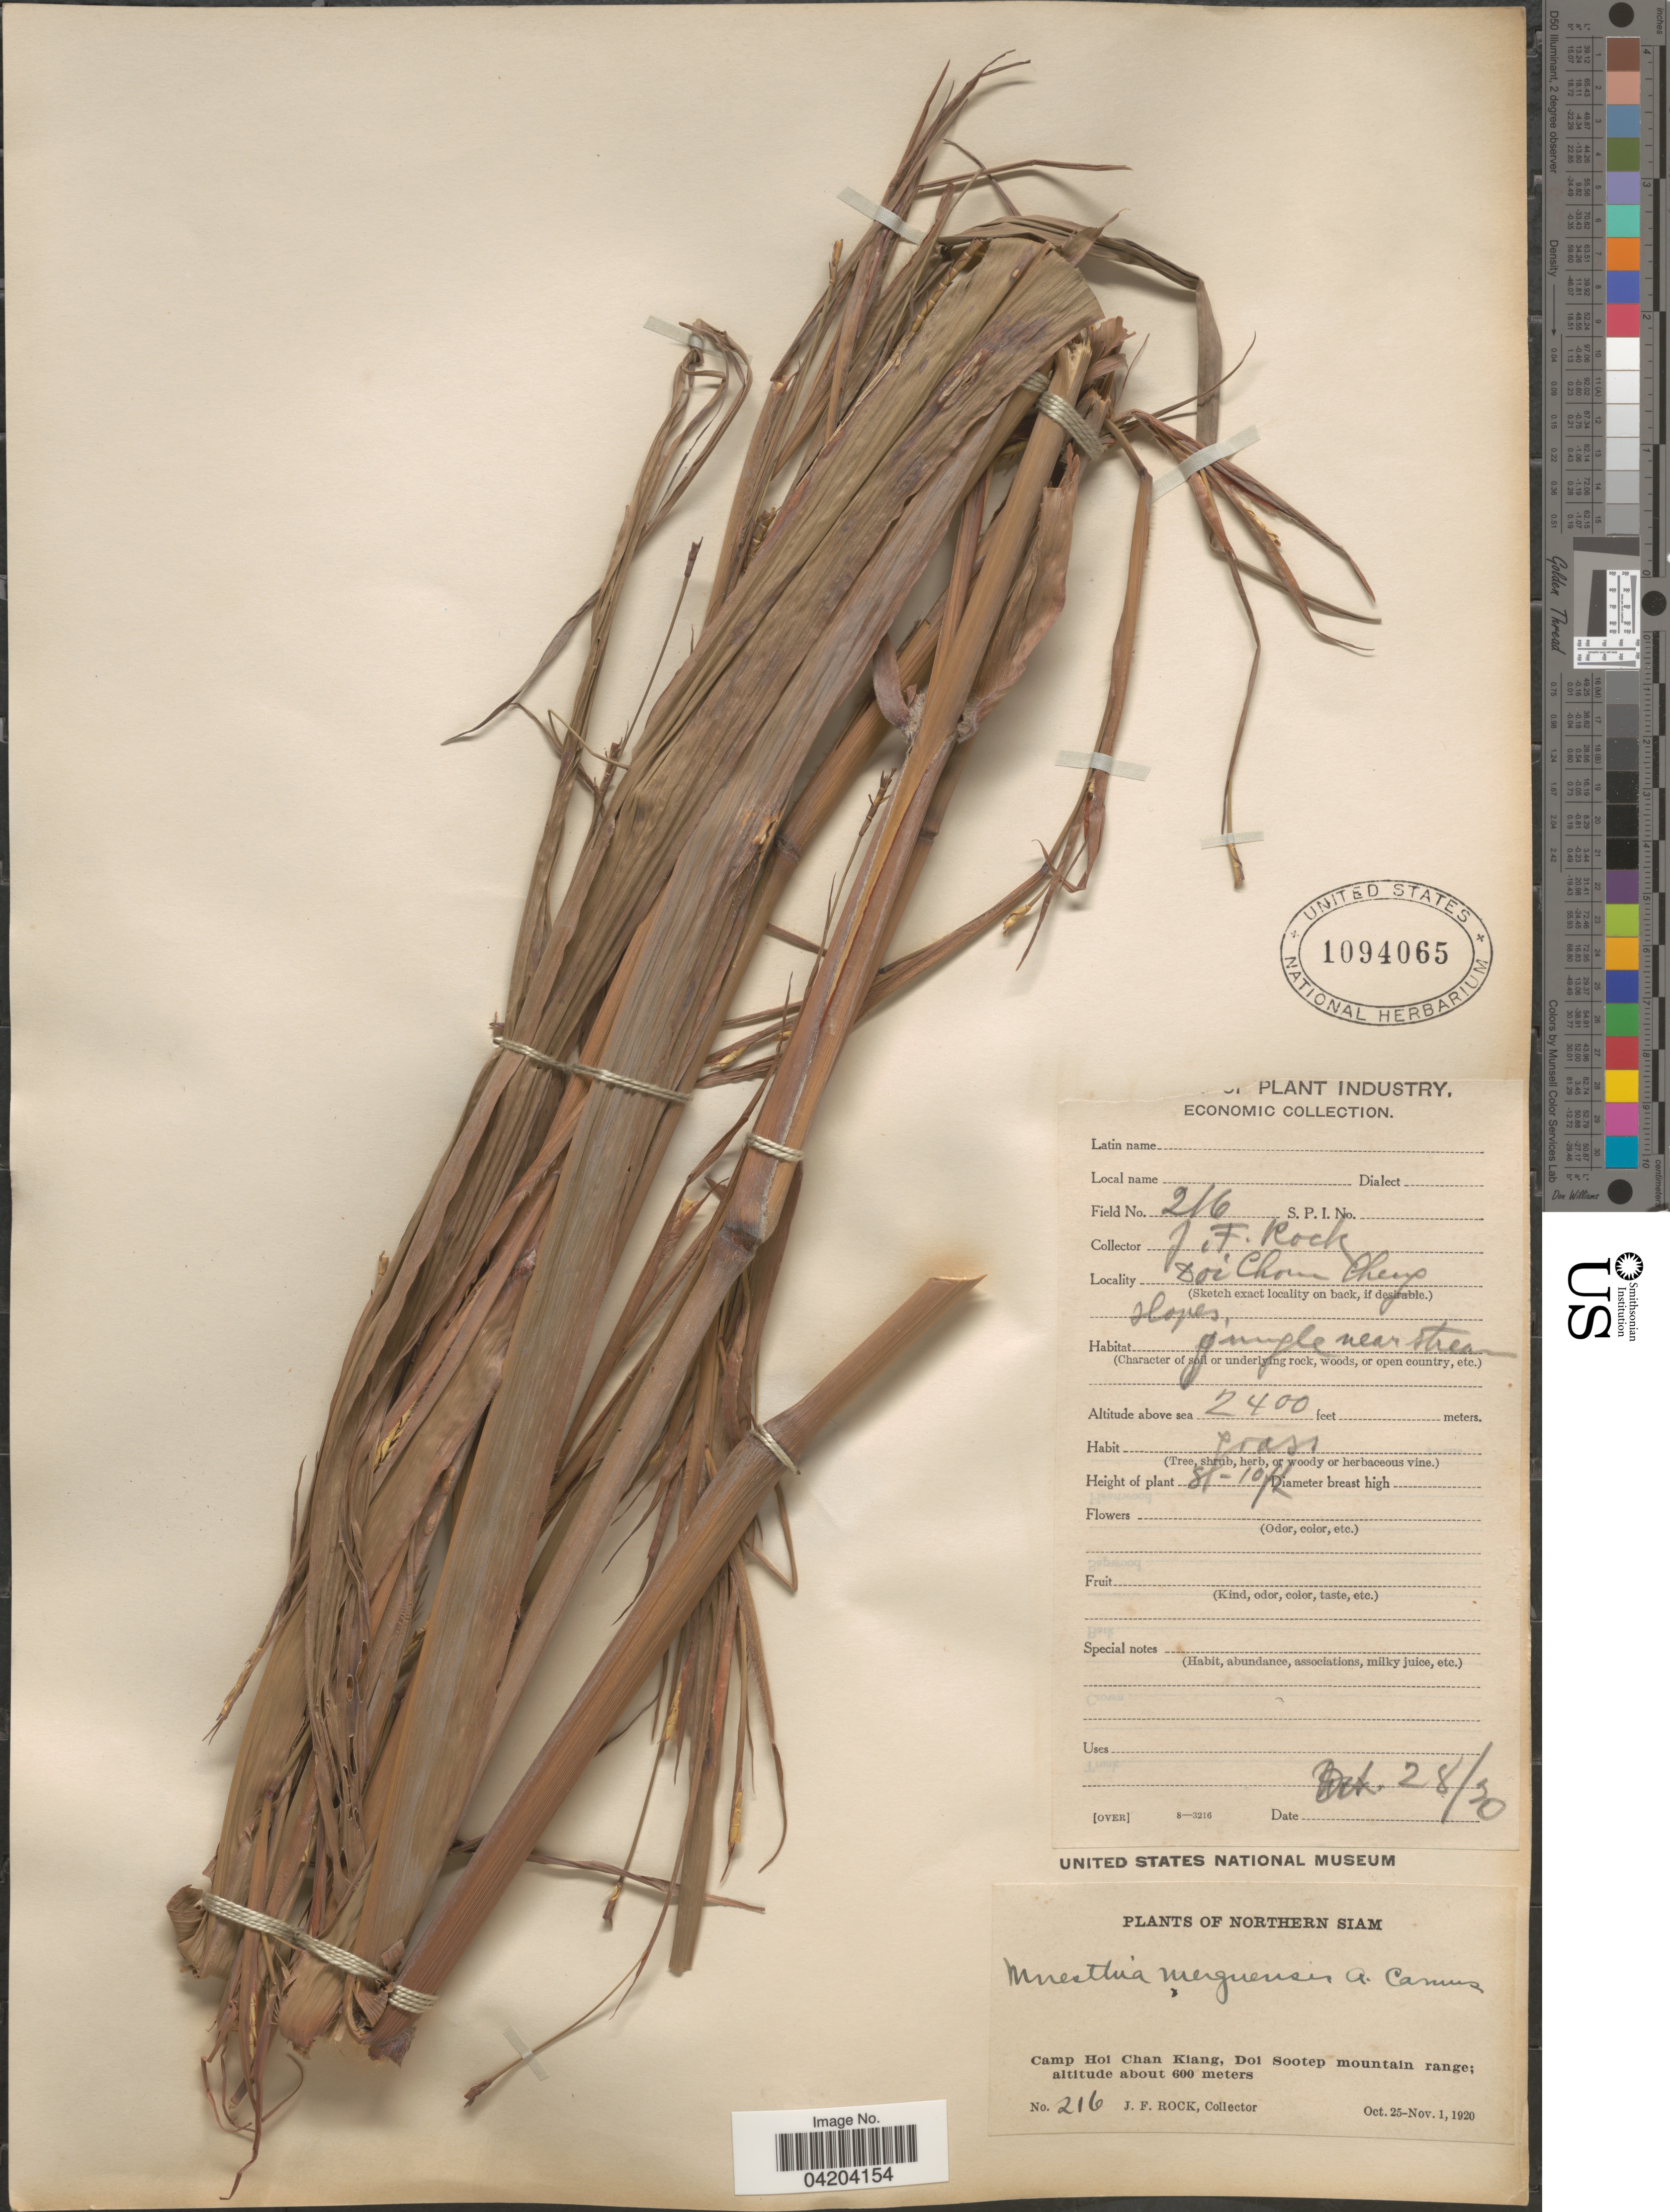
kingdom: Plantae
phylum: Tracheophyta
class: Liliopsida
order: Poales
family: Poaceae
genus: Mnesithea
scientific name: Mnesithea merguensis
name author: A. Camus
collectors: J. Rock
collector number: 216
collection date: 1920-10-28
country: Thailand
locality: Doi Chom Cheng. Northern Siam. Camp Hoi Chan Kiang, Doi Sootep mountain range.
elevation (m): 732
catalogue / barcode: US 1094065